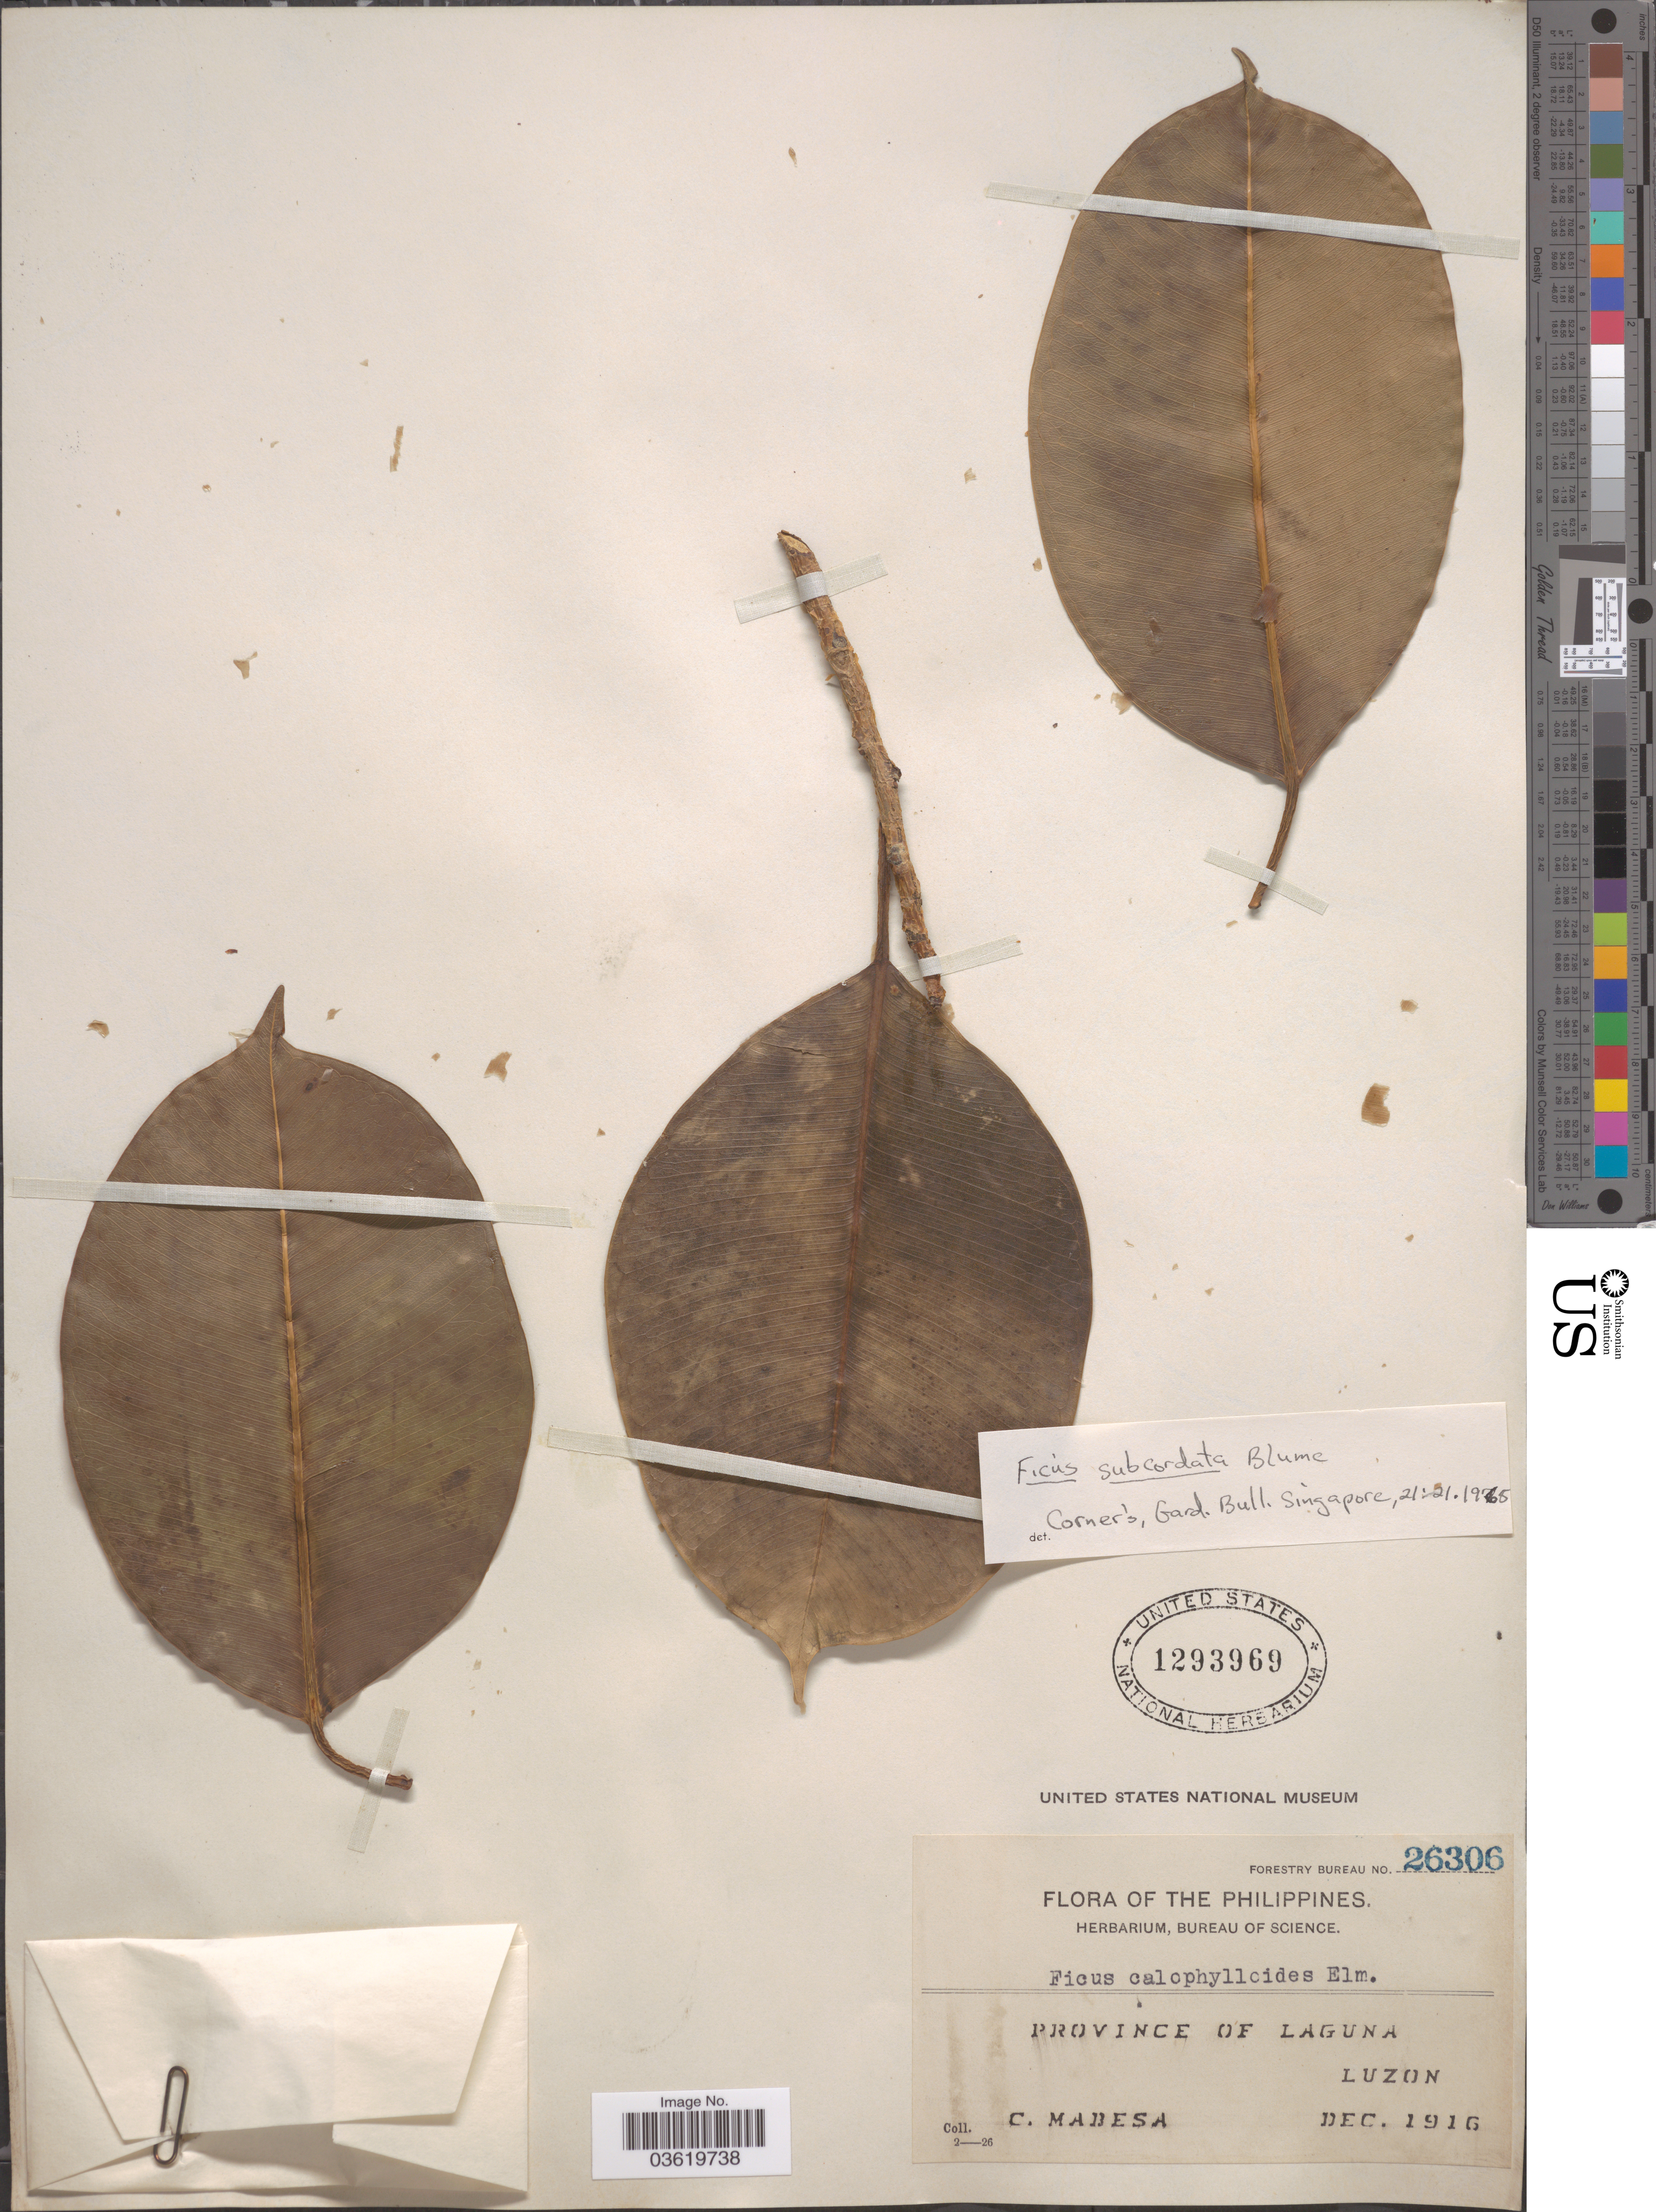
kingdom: Plantae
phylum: Tracheophyta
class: Magnoliopsida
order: Rosales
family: Moraceae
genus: Ficus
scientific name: Ficus subcordata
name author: Blume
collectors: C. Mabesa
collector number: Forestry Bureau 26306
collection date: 1916-12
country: Philippines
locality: Province of Laguna. Luzon.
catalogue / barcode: US 1293969